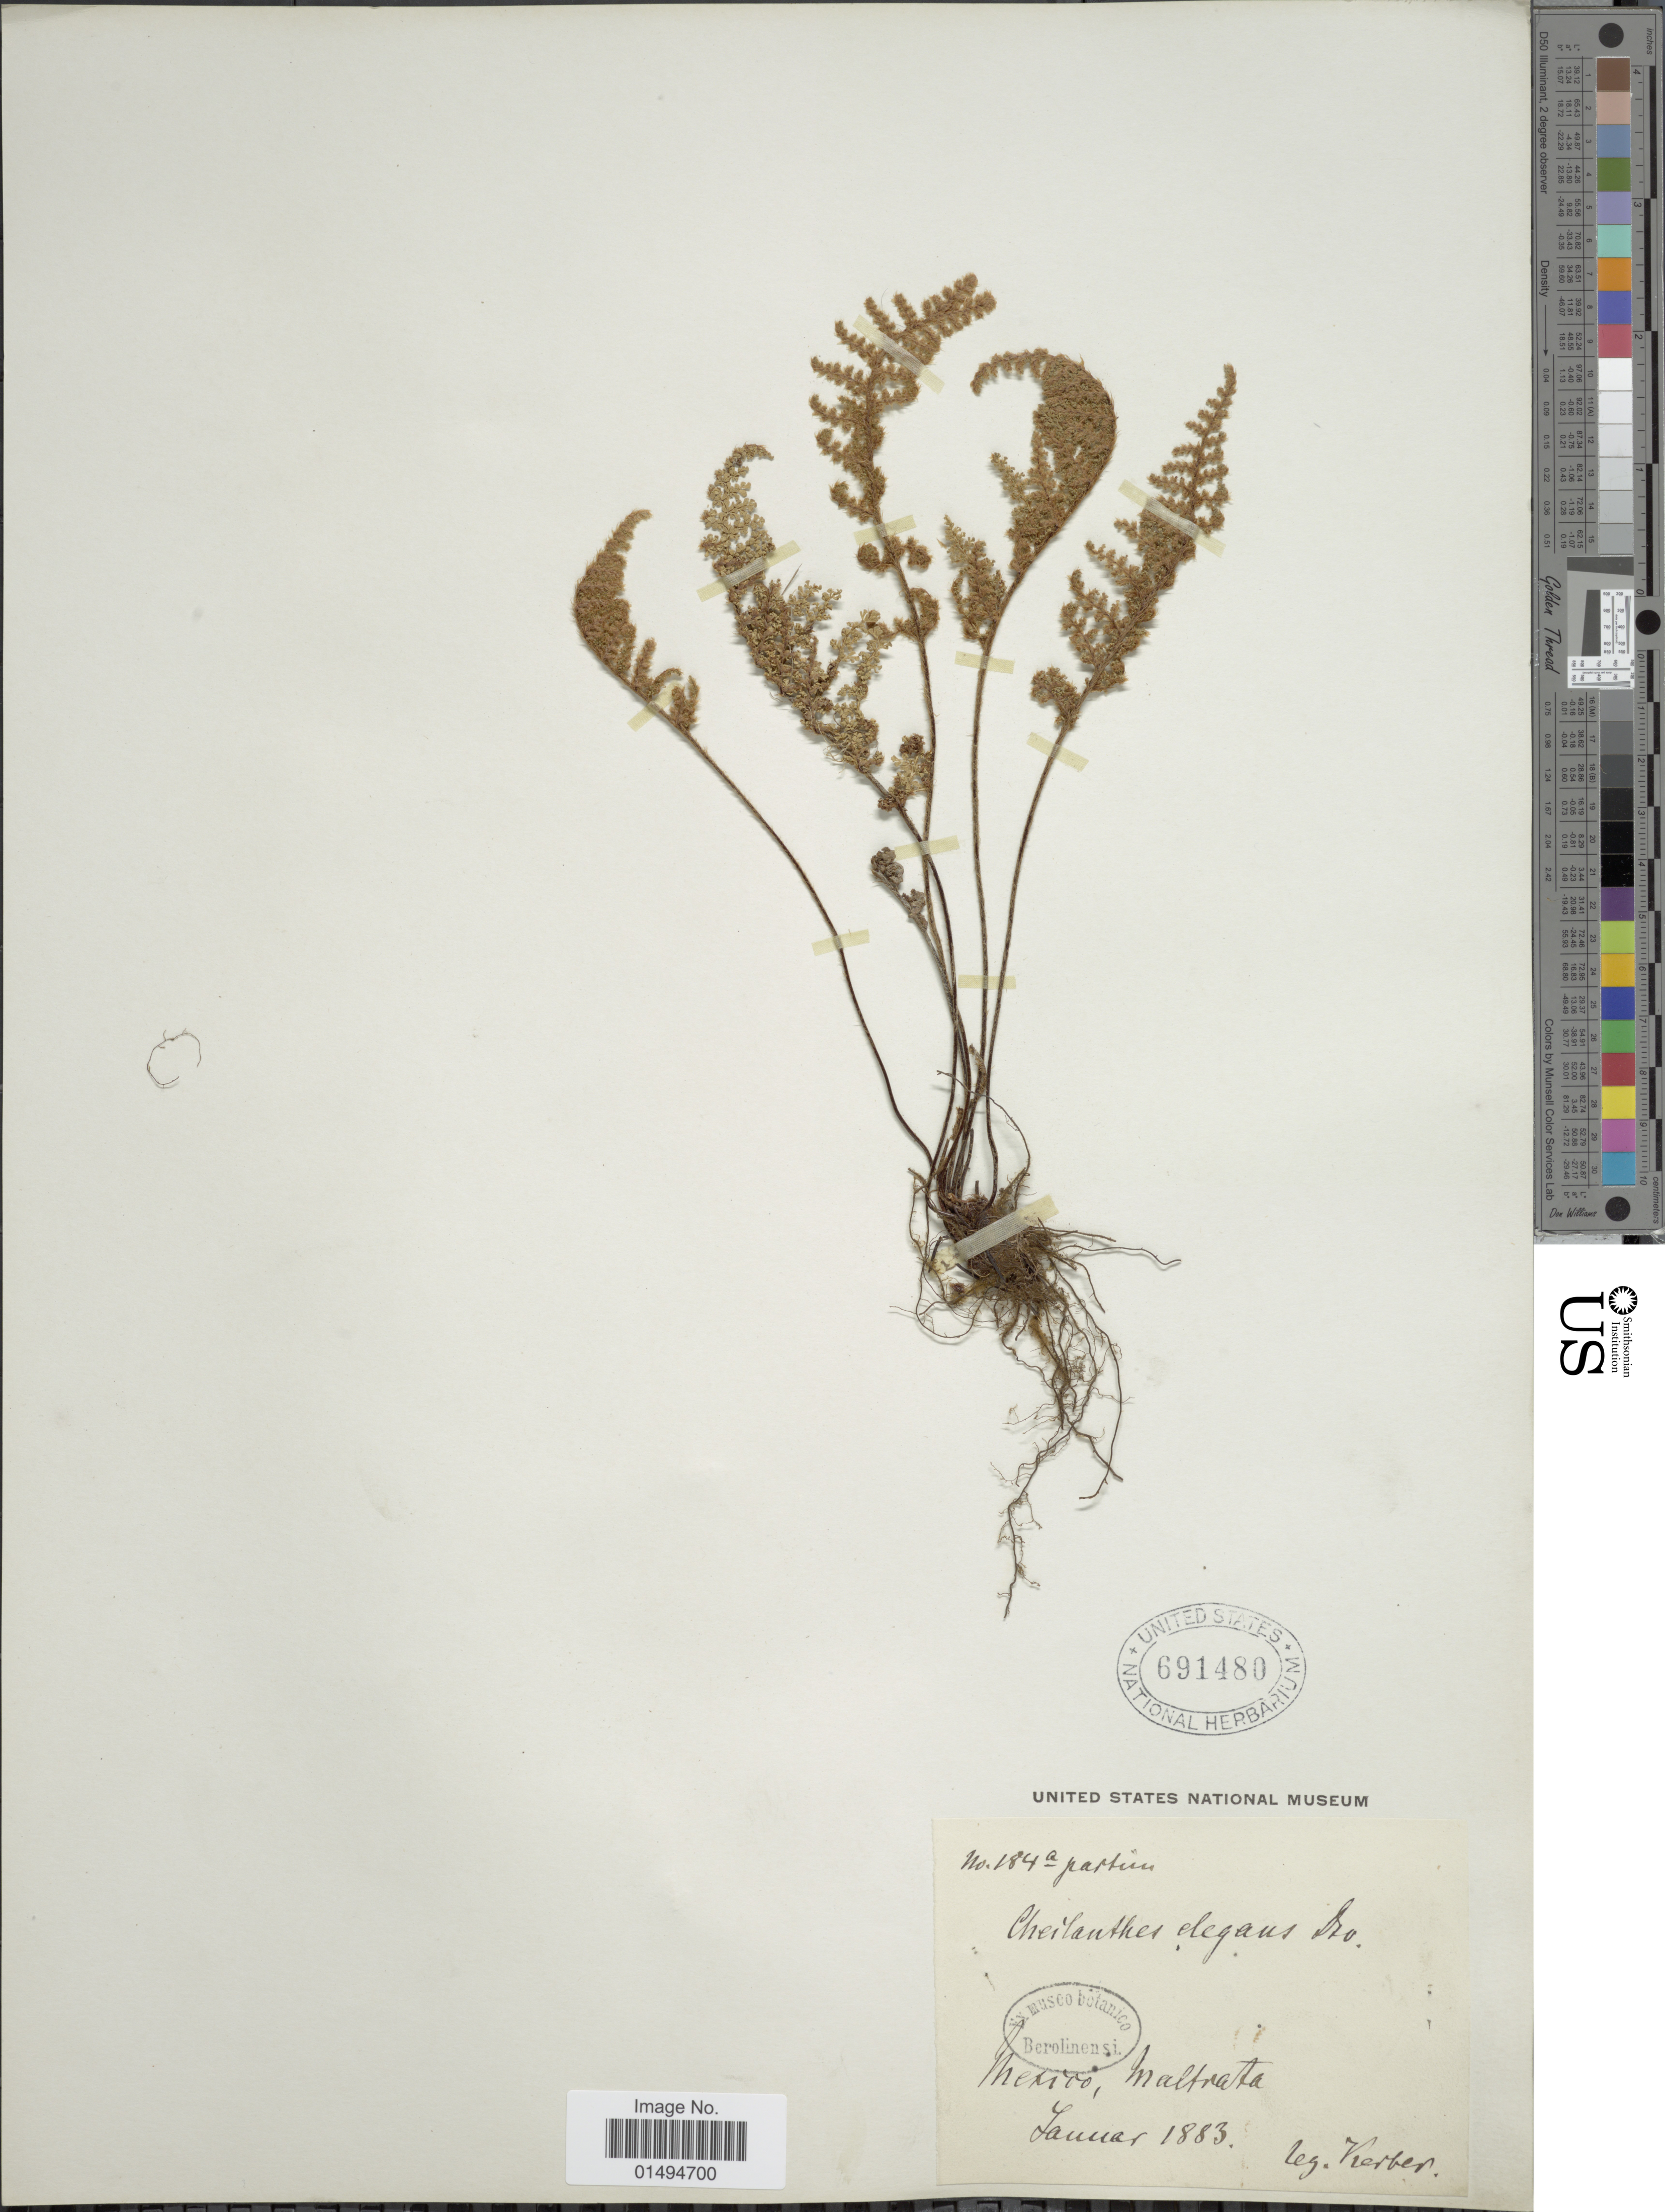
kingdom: Plantae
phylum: Tracheophyta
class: Polypodiopsida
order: Polypodiales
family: Pteridaceae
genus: Myriopteris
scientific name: Myriopteris myriophylla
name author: (Desv.) J. Sm.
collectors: -. Kerber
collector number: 184a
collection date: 1836-01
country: Mexico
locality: Maltrata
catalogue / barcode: US 691480